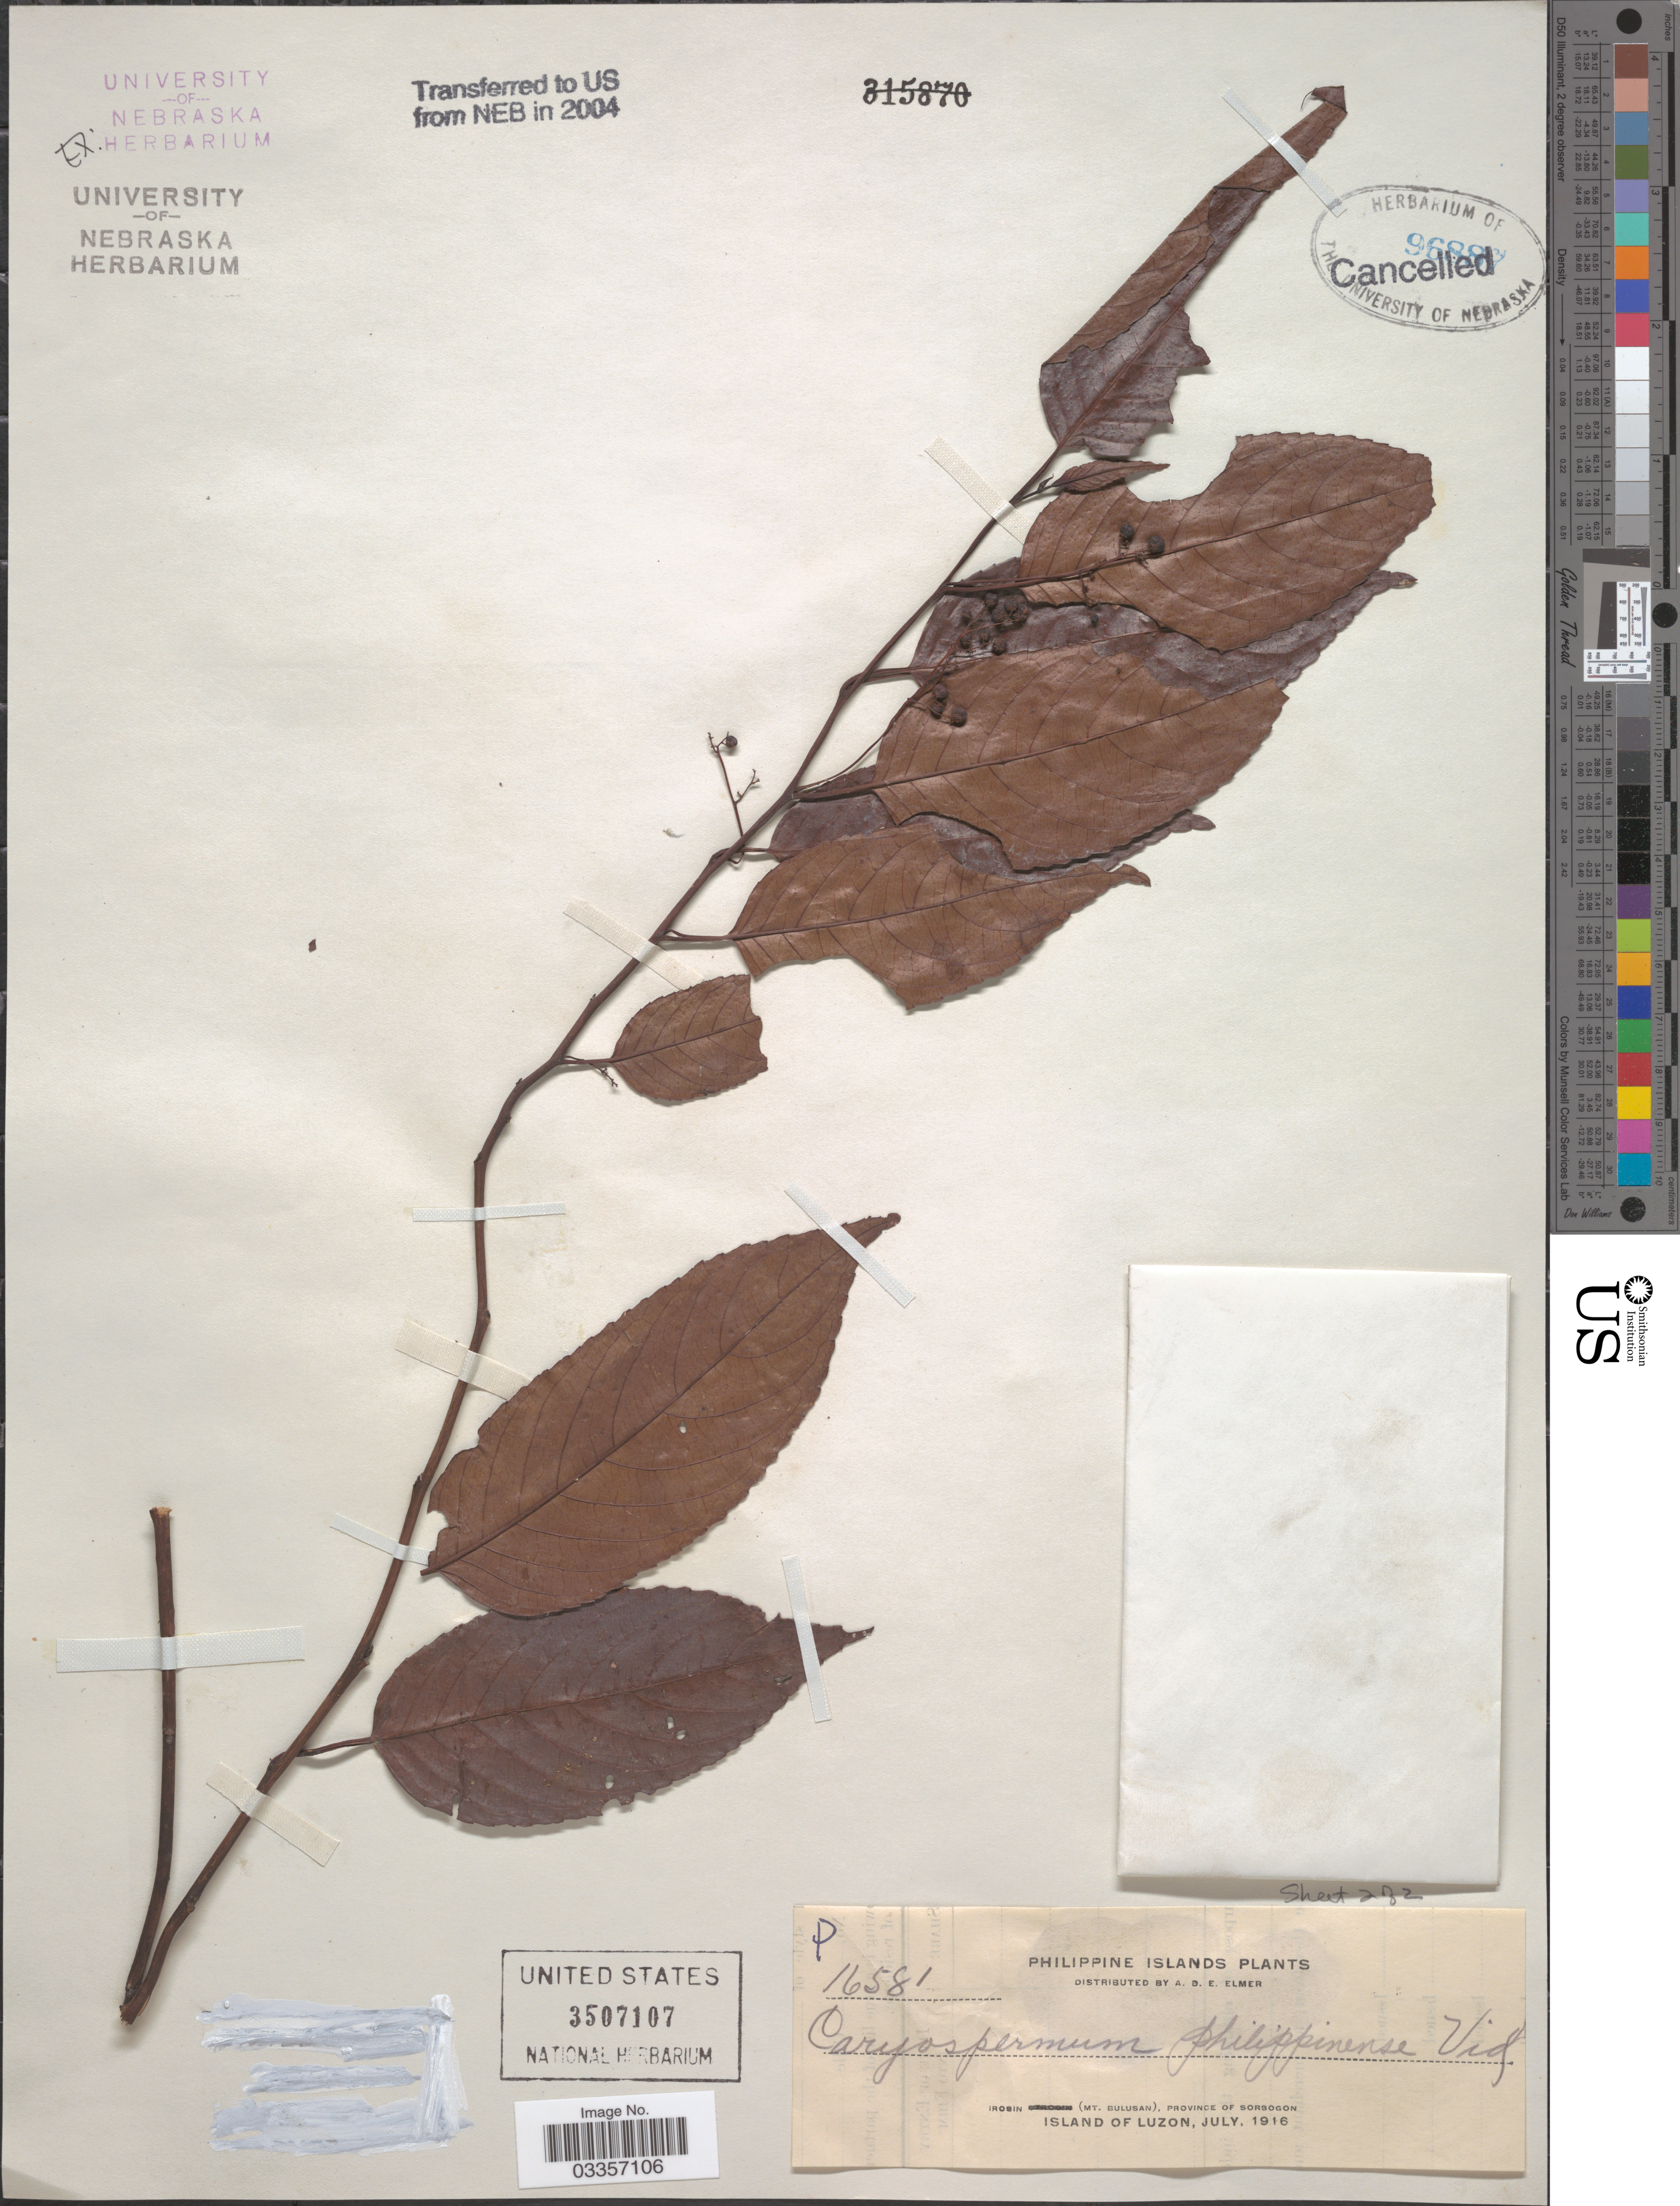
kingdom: Plantae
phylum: Tracheophyta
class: Magnoliopsida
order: Huerteales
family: Dipentodontaceae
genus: Perrottetia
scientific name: Perrottetia alpestris subsp. philippinensis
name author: (S. Vidal) Ding Hou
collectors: A. D. E. Elmer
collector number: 16581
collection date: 1916-07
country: Philippines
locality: Irosin (Mt. Bulusan), Province of Sorsogon, Island of Luzon.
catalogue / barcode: US 3507107